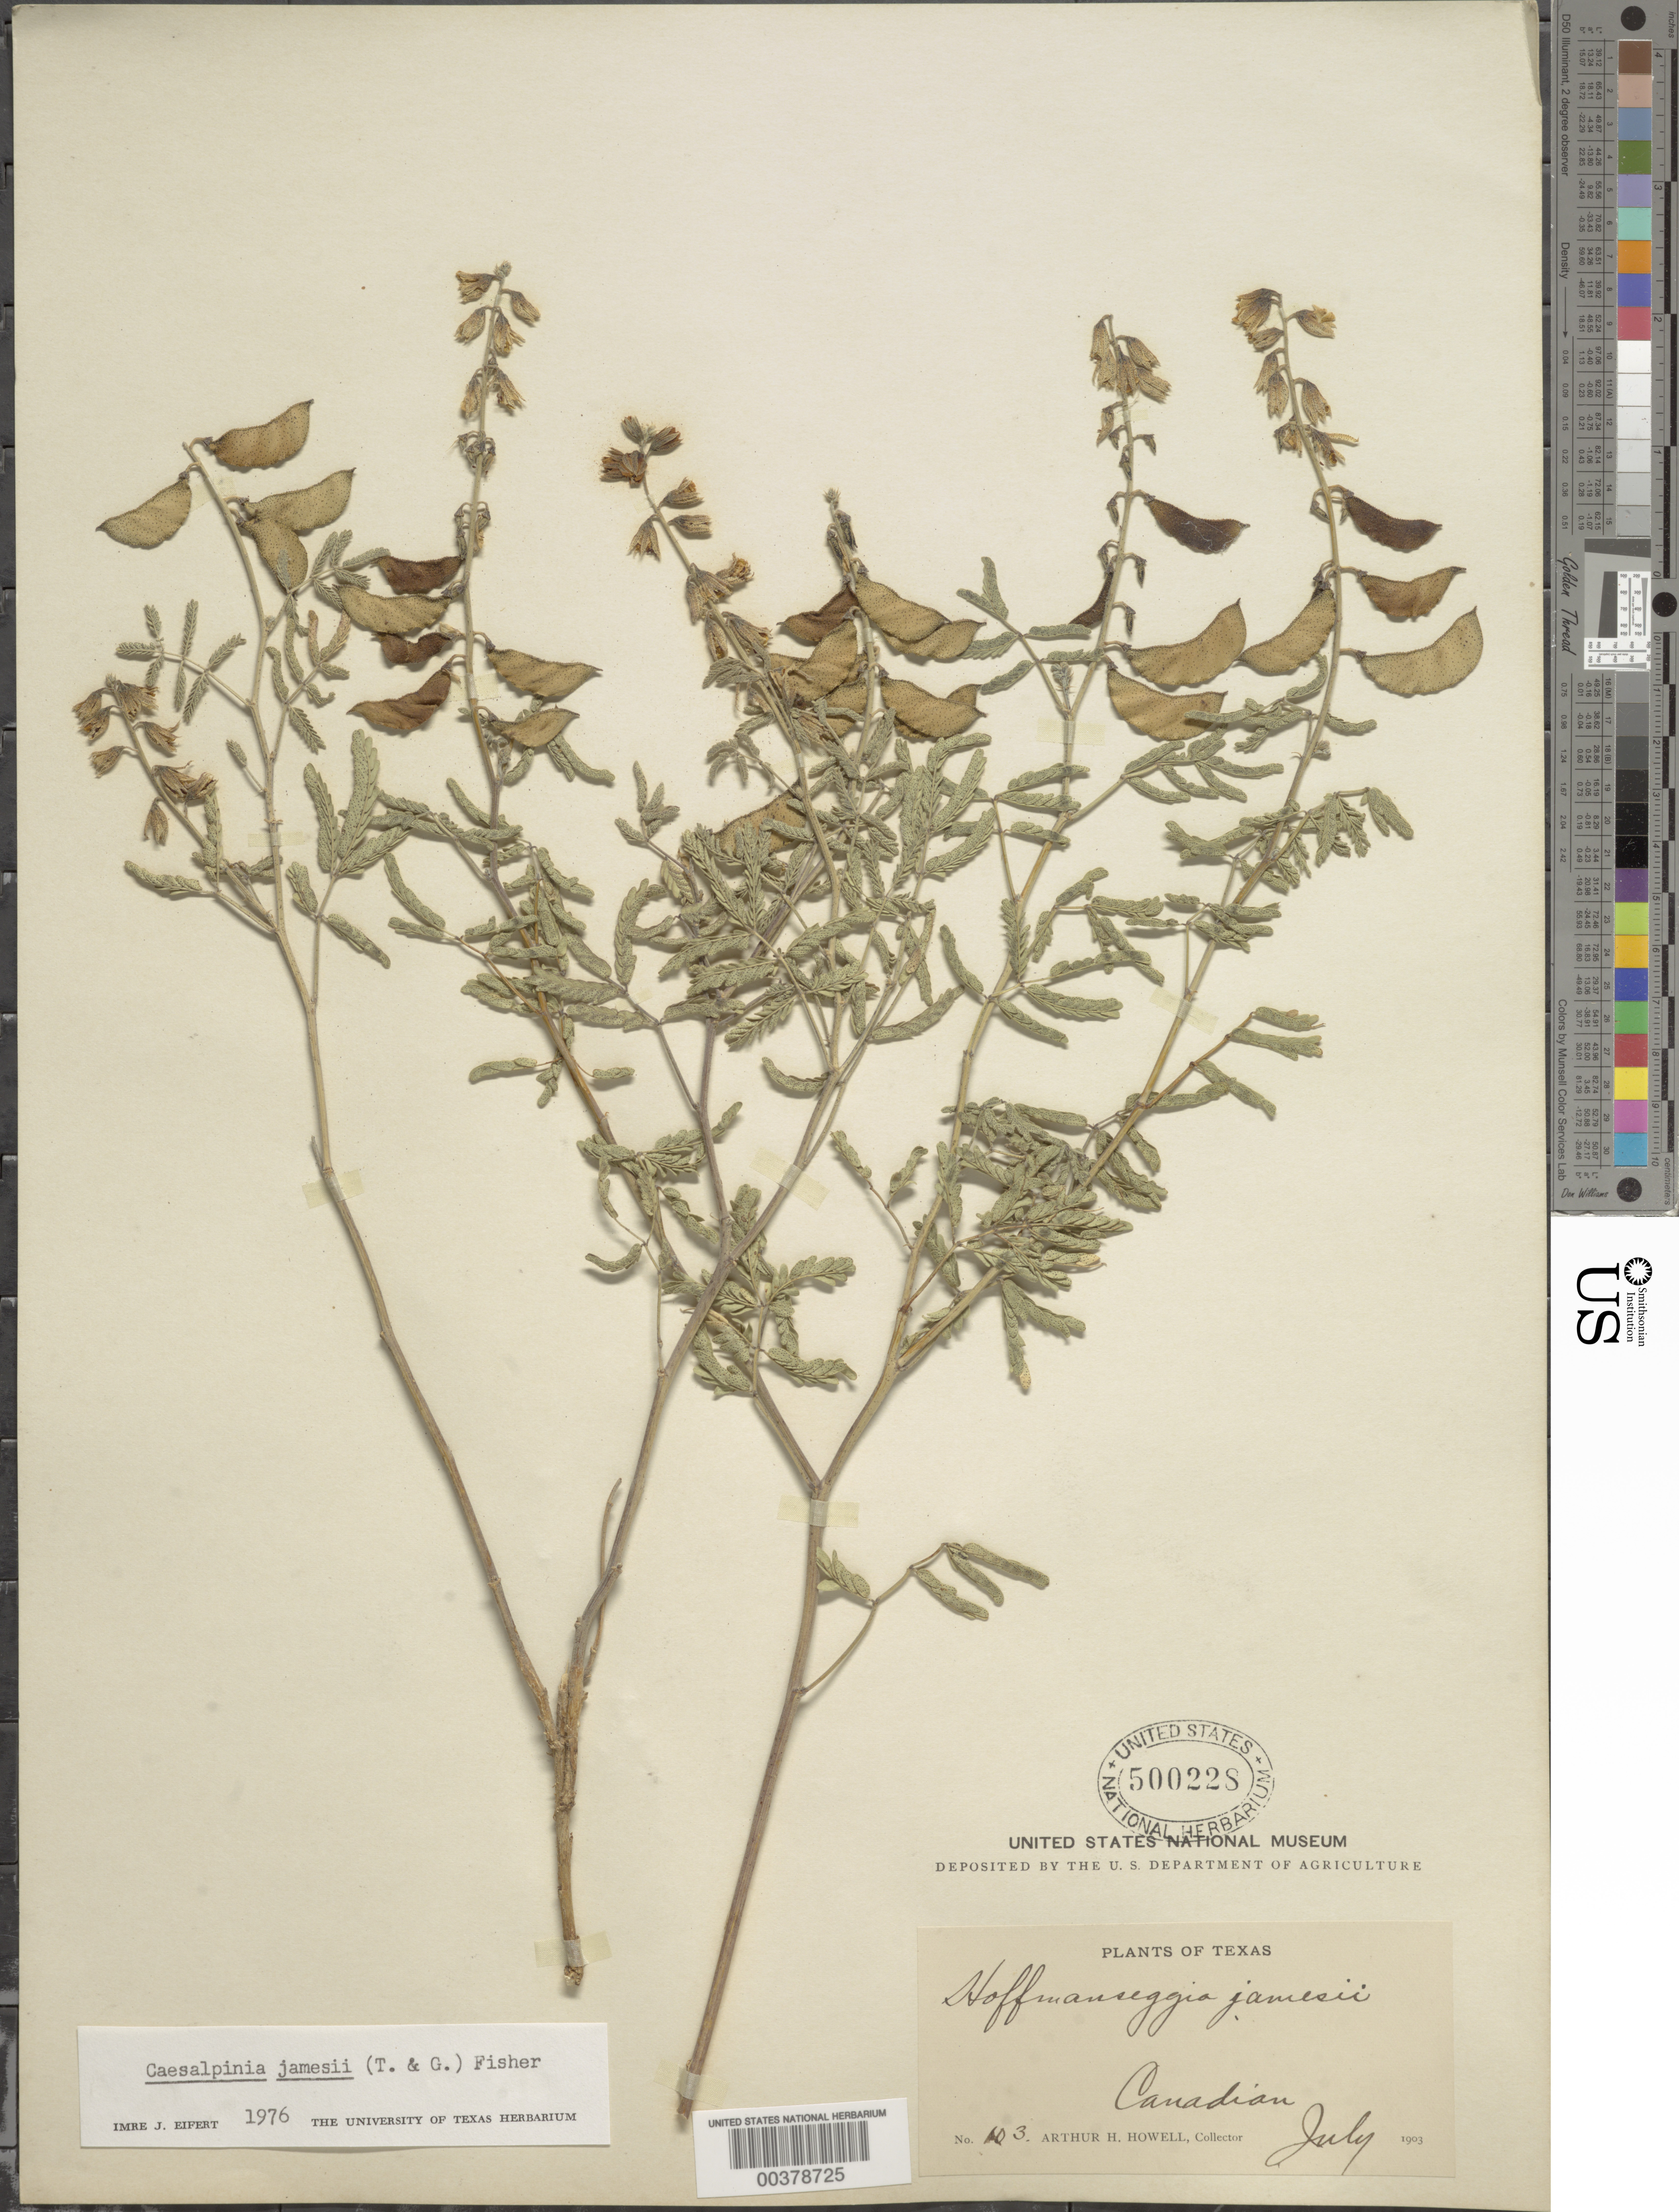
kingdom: Plantae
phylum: Tracheophyta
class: Magnoliopsida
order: Fabales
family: Fabaceae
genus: Pomaria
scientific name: Pomaria jamesii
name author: (Torr. & A. Gray) Walp.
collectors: A. H. Howell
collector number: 103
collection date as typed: Jul 1903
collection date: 1903-07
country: United States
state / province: Texas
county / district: Hemphill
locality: Canadian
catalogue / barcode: US 500228